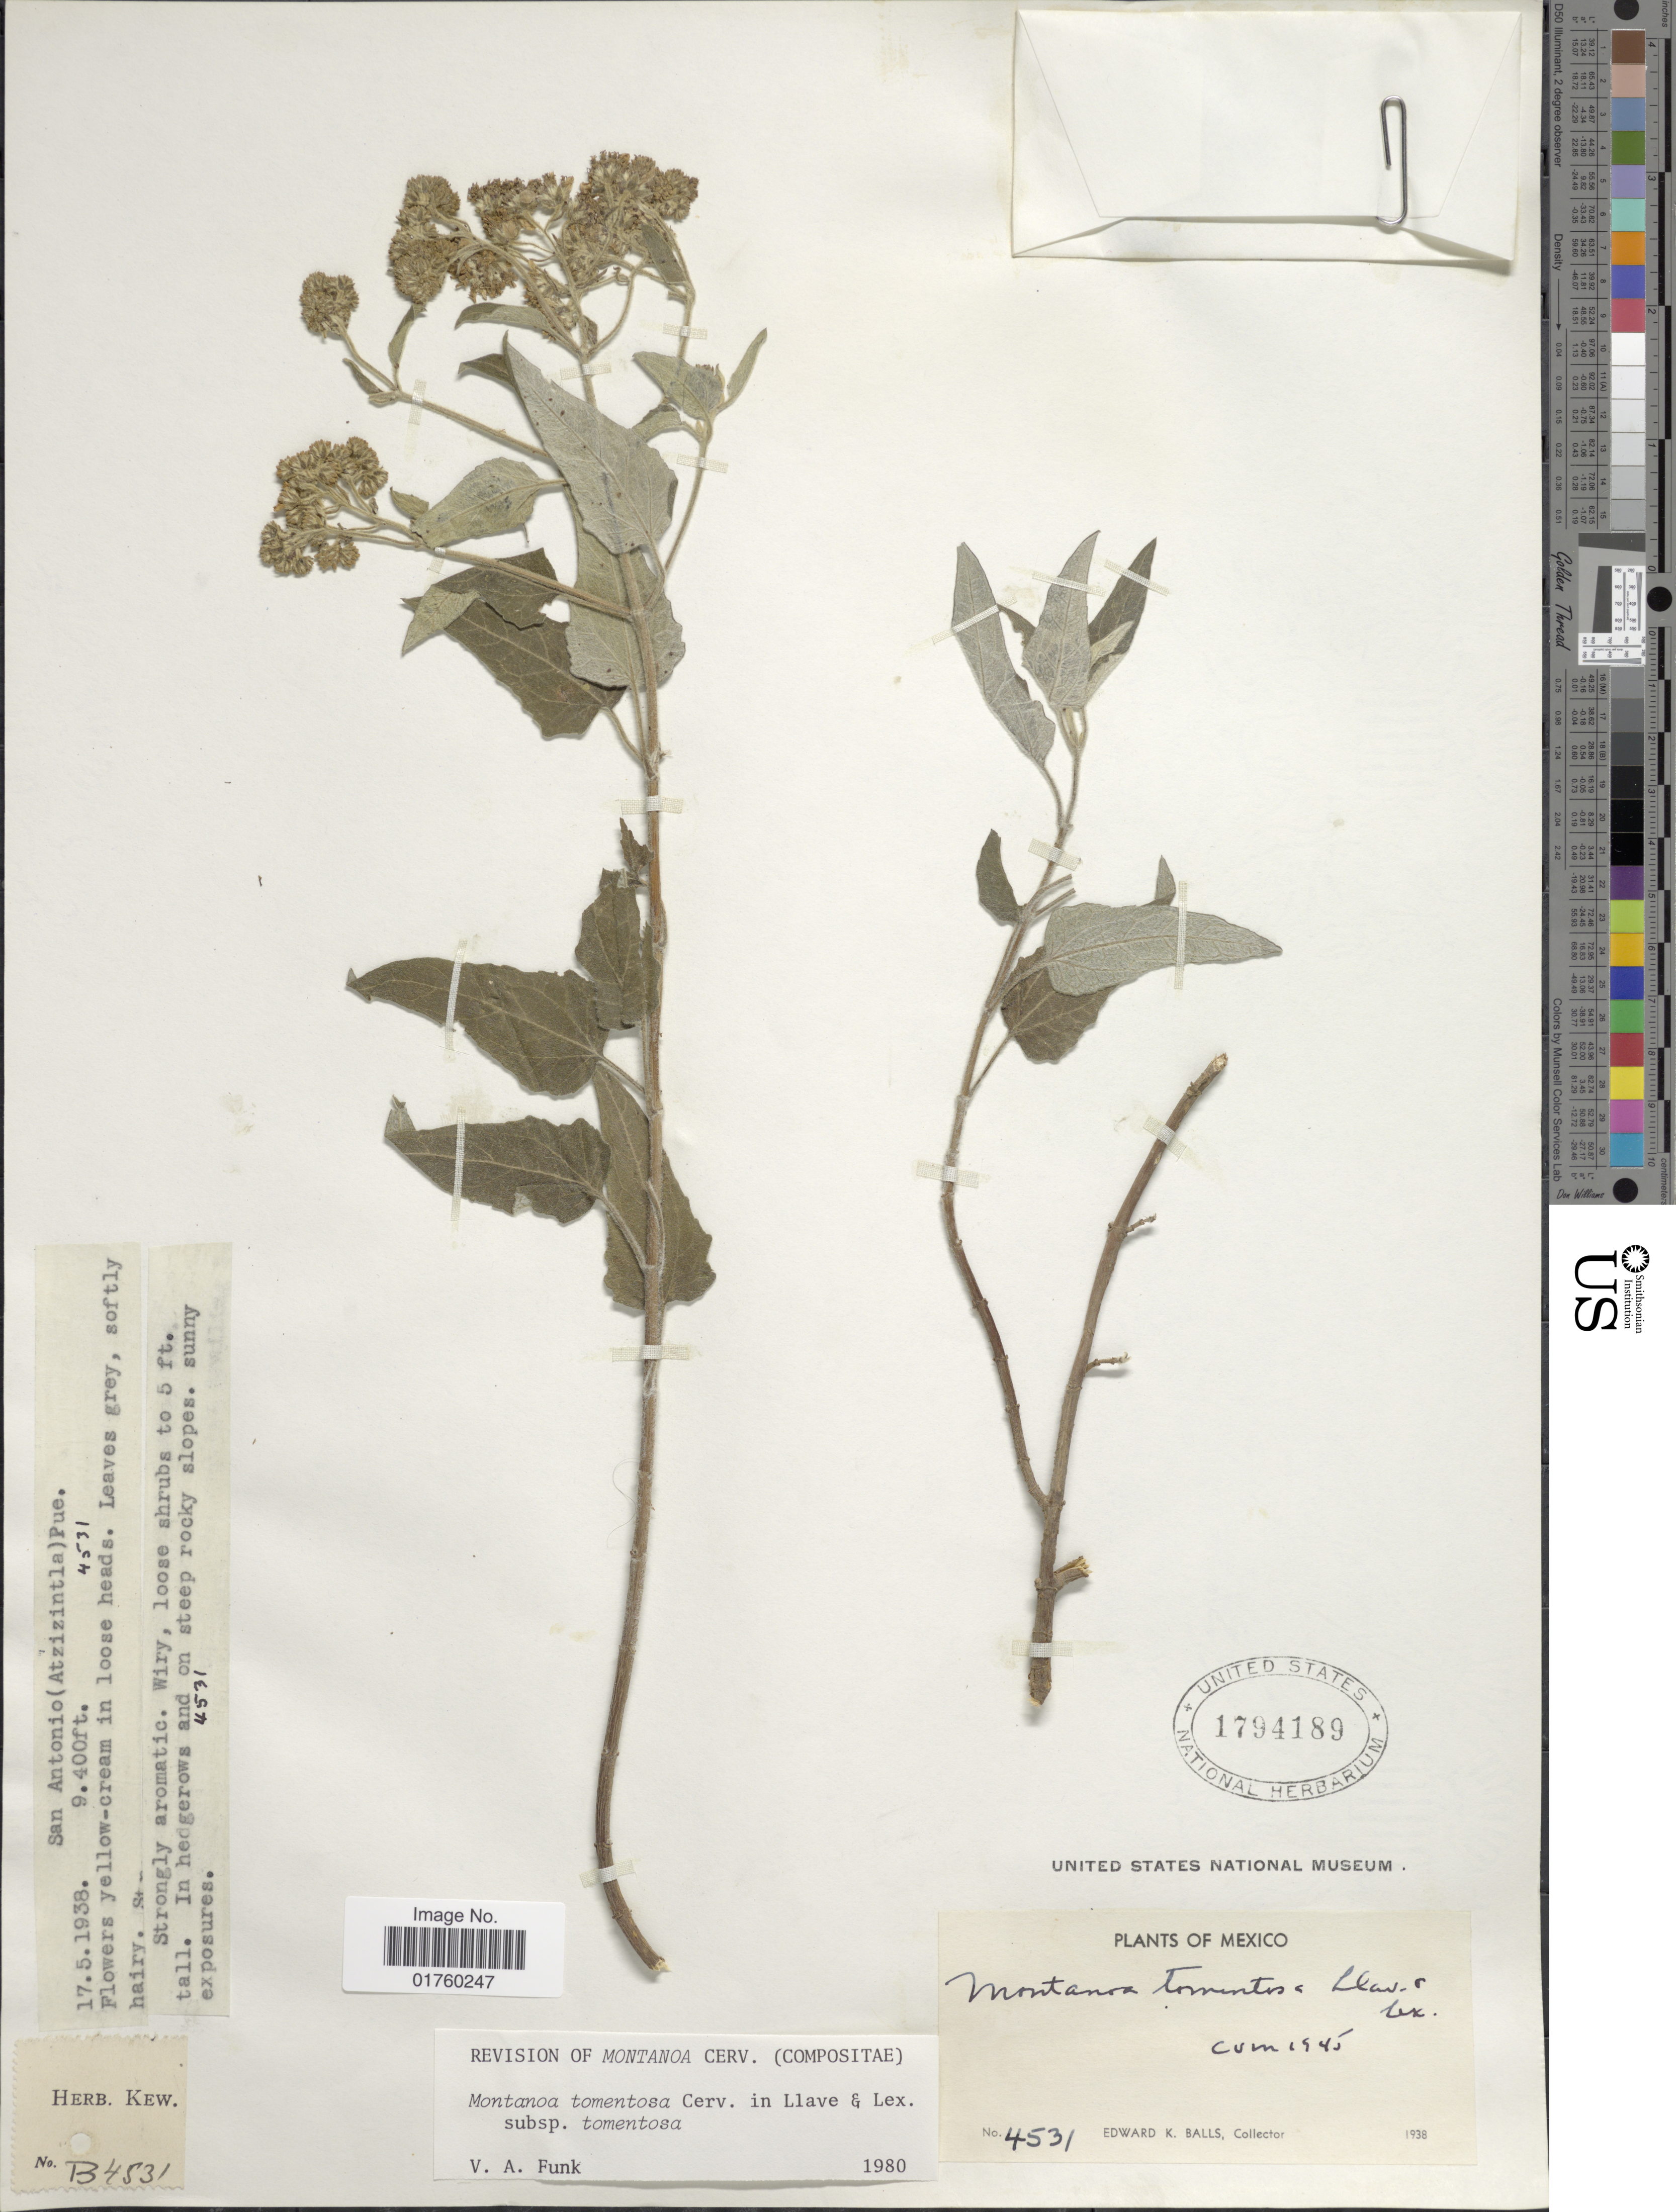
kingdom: Plantae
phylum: Tracheophyta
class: Magnoliopsida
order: Asterales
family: Asteraceae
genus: Montanoa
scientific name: Montanoa tomentosa subsp. tomentosa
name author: Cerv.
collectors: E. K. Balls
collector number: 4531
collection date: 1938-05-17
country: Mexico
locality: San Antonio (Atzizintla).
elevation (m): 2865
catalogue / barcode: US 1794189